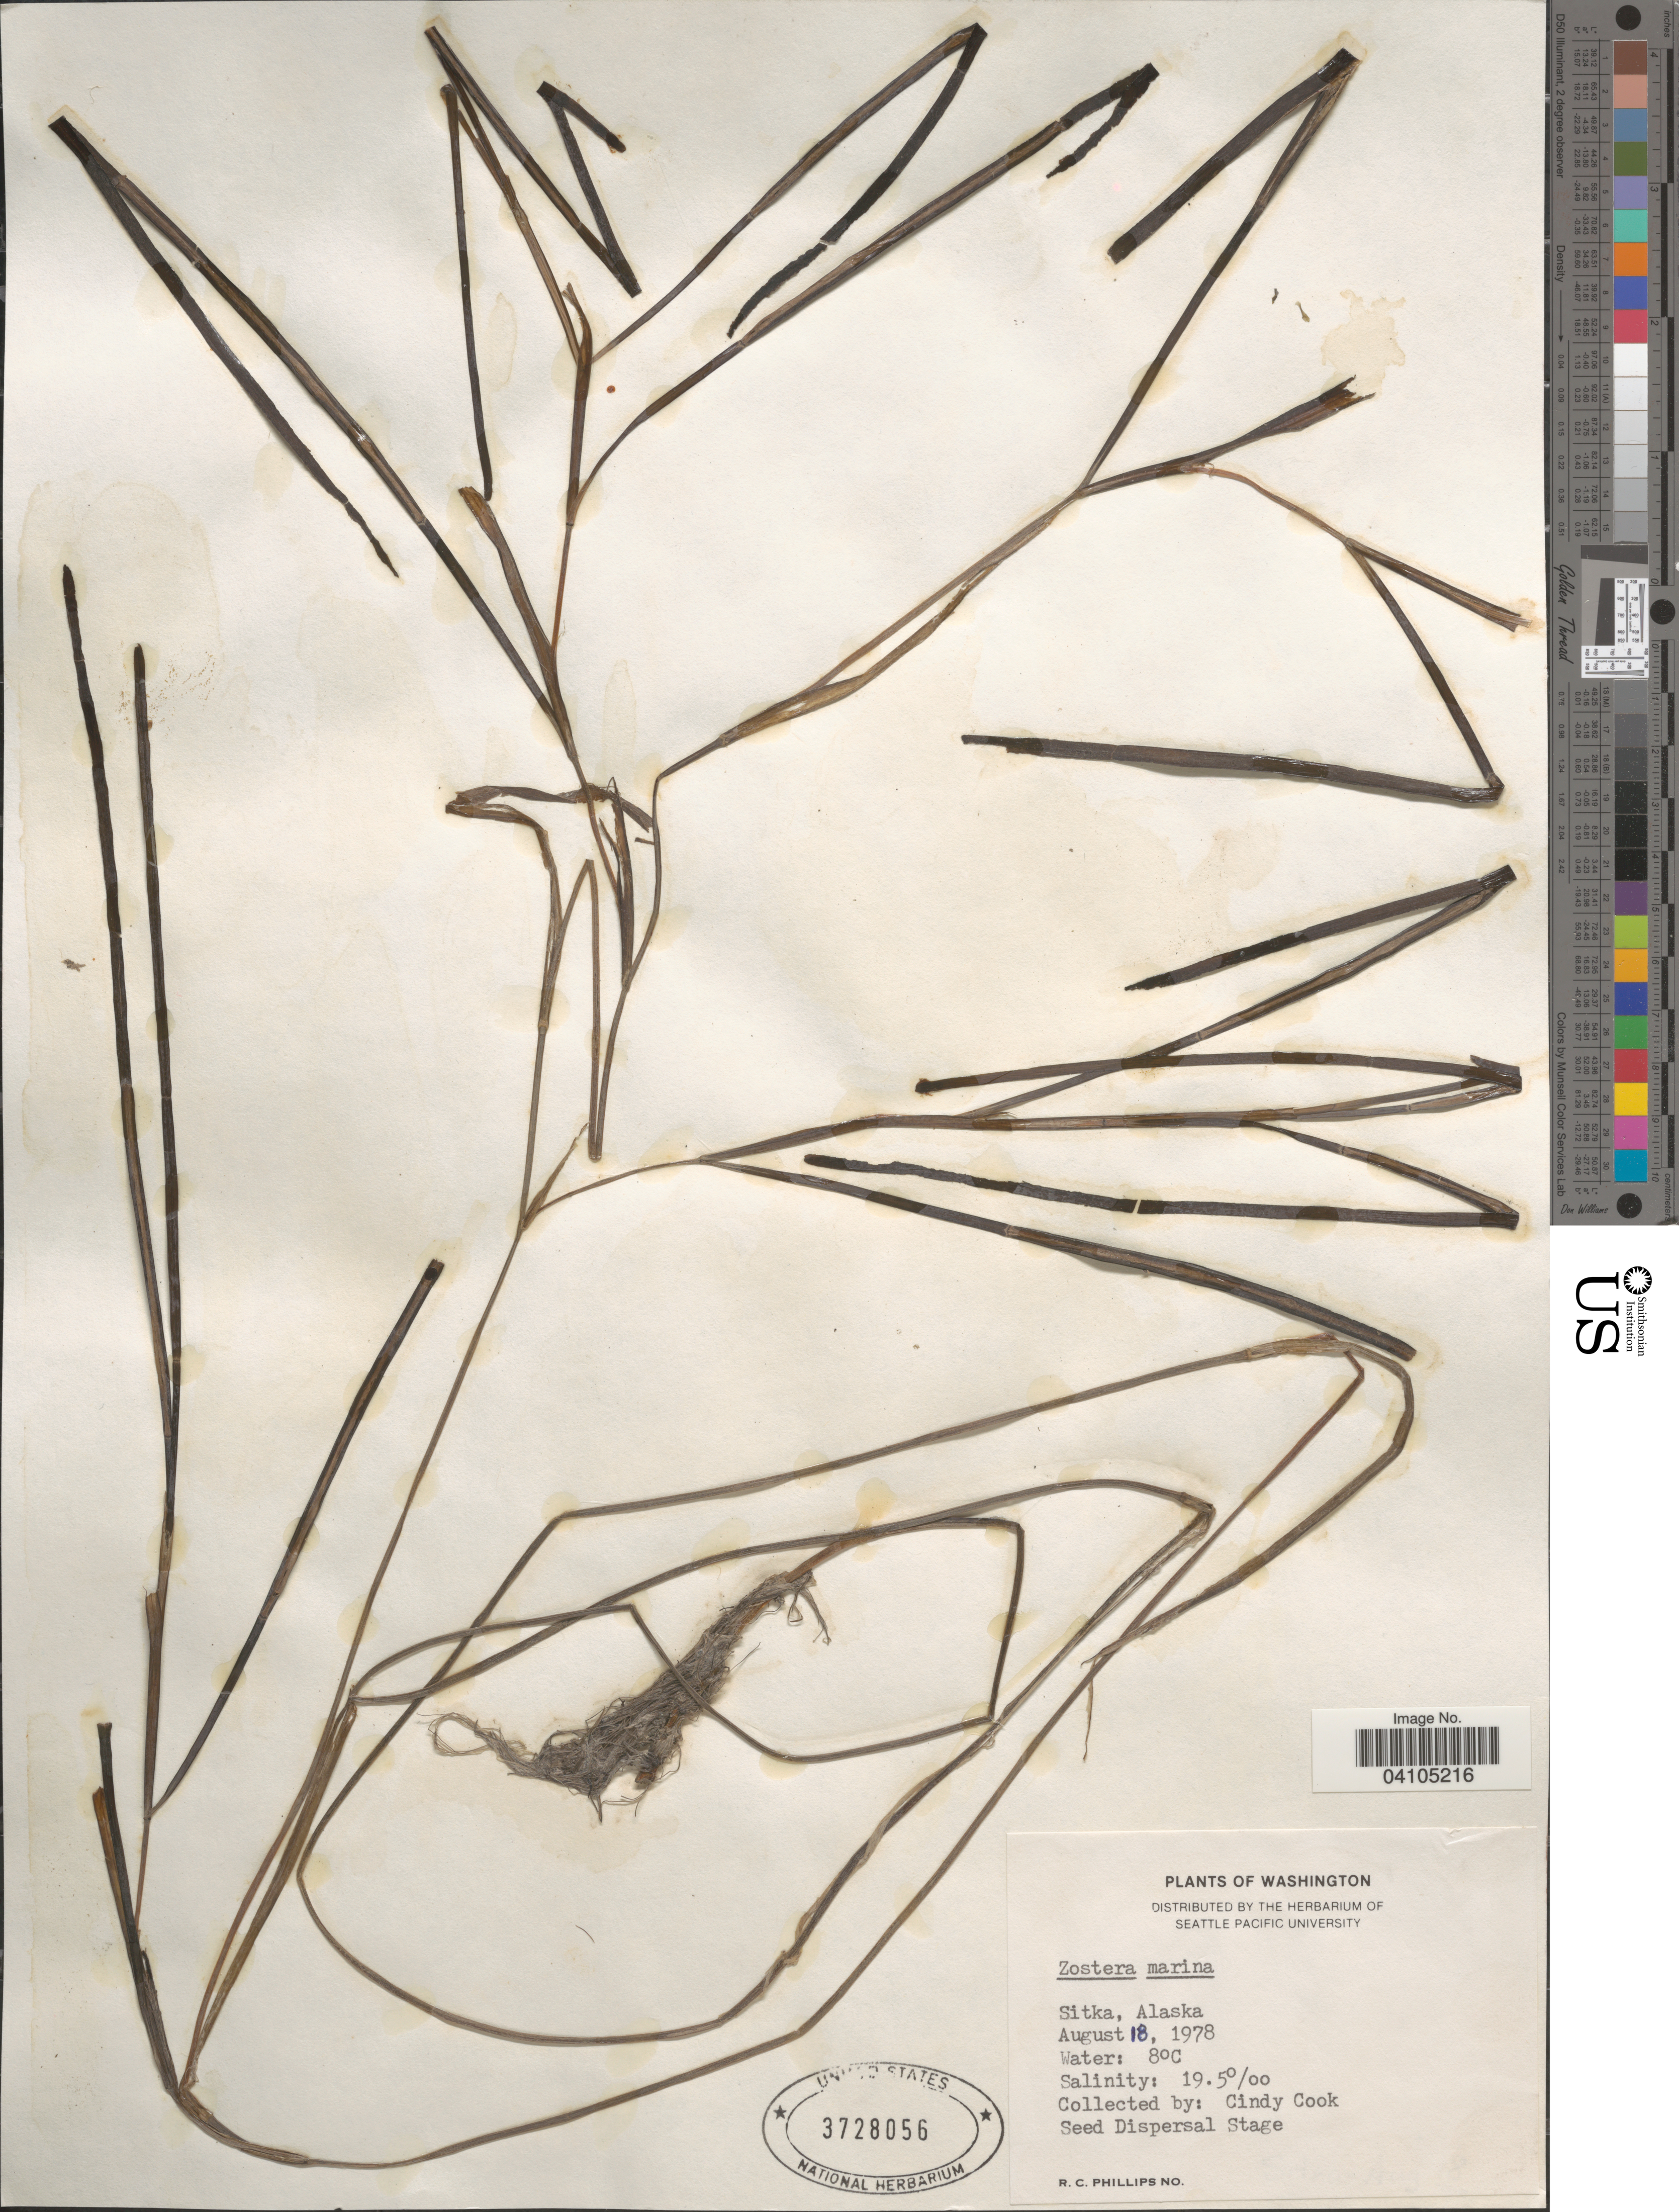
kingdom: Plantae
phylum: Tracheophyta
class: Liliopsida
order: Alismatales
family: Zosteraceae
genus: Zostera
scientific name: Zostera marina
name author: L.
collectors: C. D. K. Cook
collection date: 1978-08-18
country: United States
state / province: Alaska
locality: Sitka.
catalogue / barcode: US 3728056